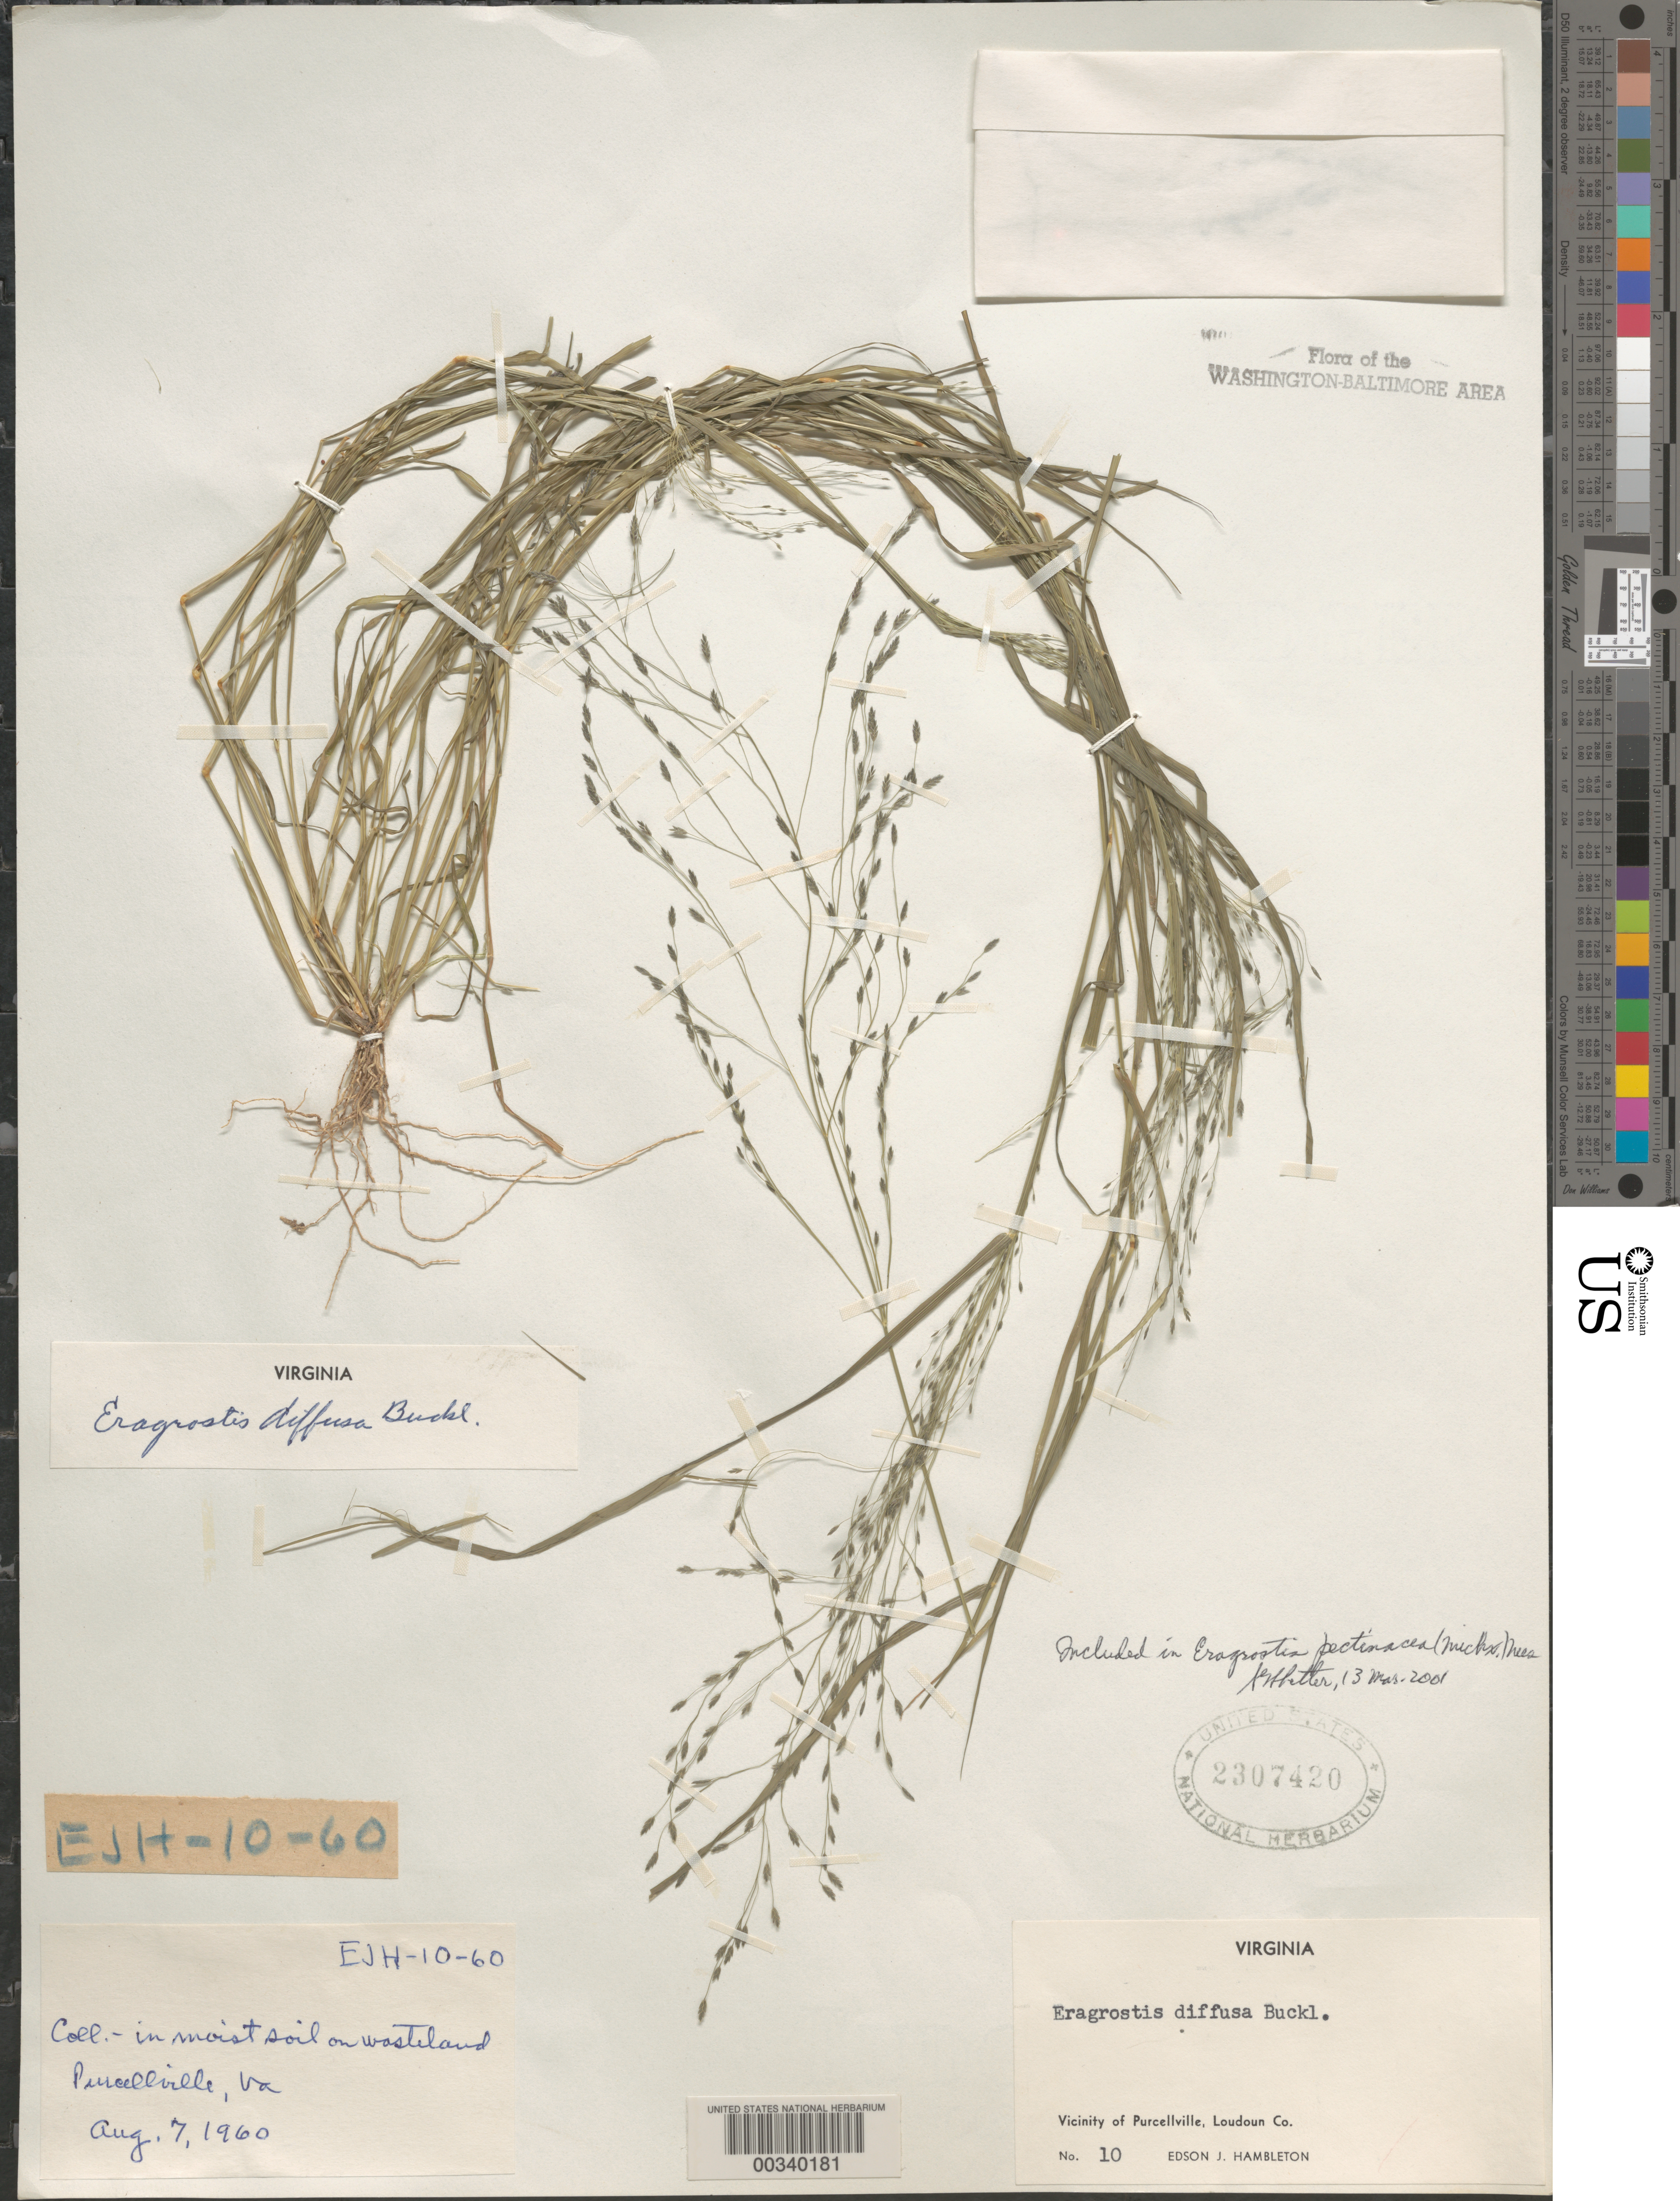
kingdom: Plantae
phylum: Tracheophyta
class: Liliopsida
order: Poales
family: Poaceae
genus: Eragrostis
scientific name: Eragrostis pectinacea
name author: (Michx.) Nees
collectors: E. Hambleton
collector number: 10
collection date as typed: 07 Aug 1960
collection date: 1960-08-07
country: United States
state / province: Virginia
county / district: Loudoun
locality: Purcellville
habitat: In moist soil on wasteland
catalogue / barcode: US 2307420